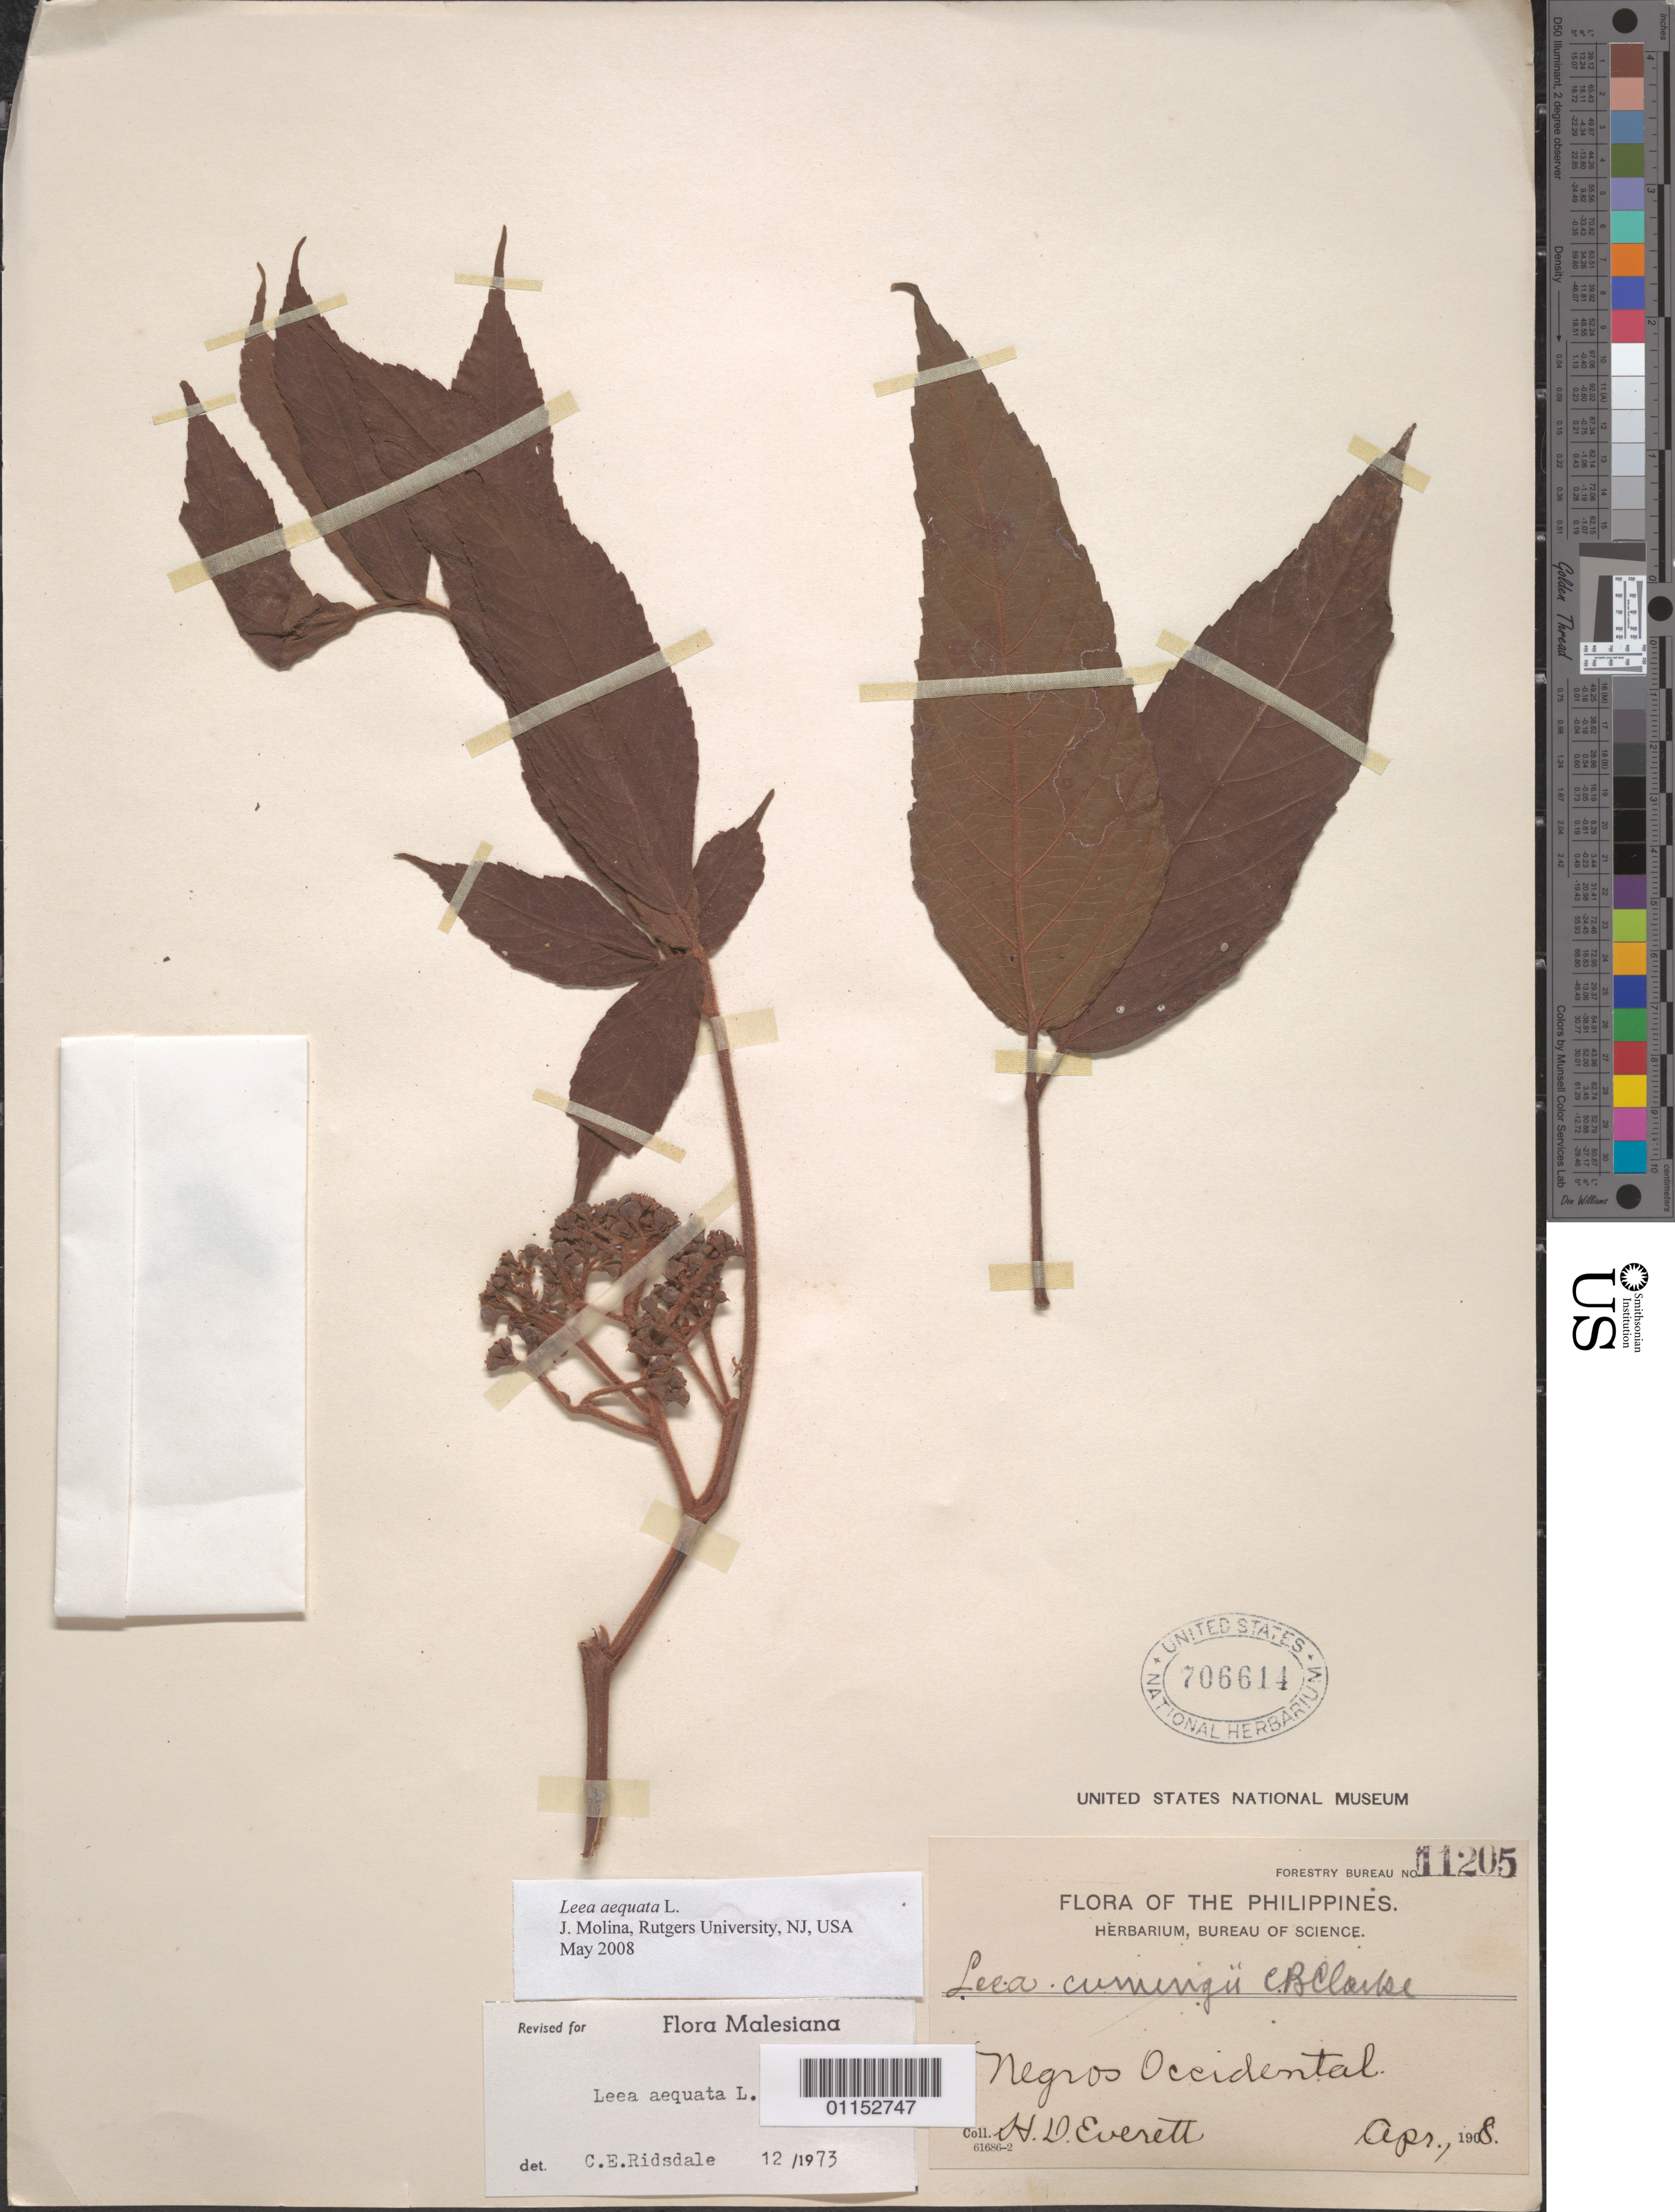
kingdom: Plantae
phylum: Tracheophyta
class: Magnoliopsida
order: Vitales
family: Vitaceae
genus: Leea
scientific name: Leea aequata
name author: L.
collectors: H. Everett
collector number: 11205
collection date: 1908-04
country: Philippines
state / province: Western Visayas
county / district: Negros Occidental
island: Negros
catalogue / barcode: US 706614